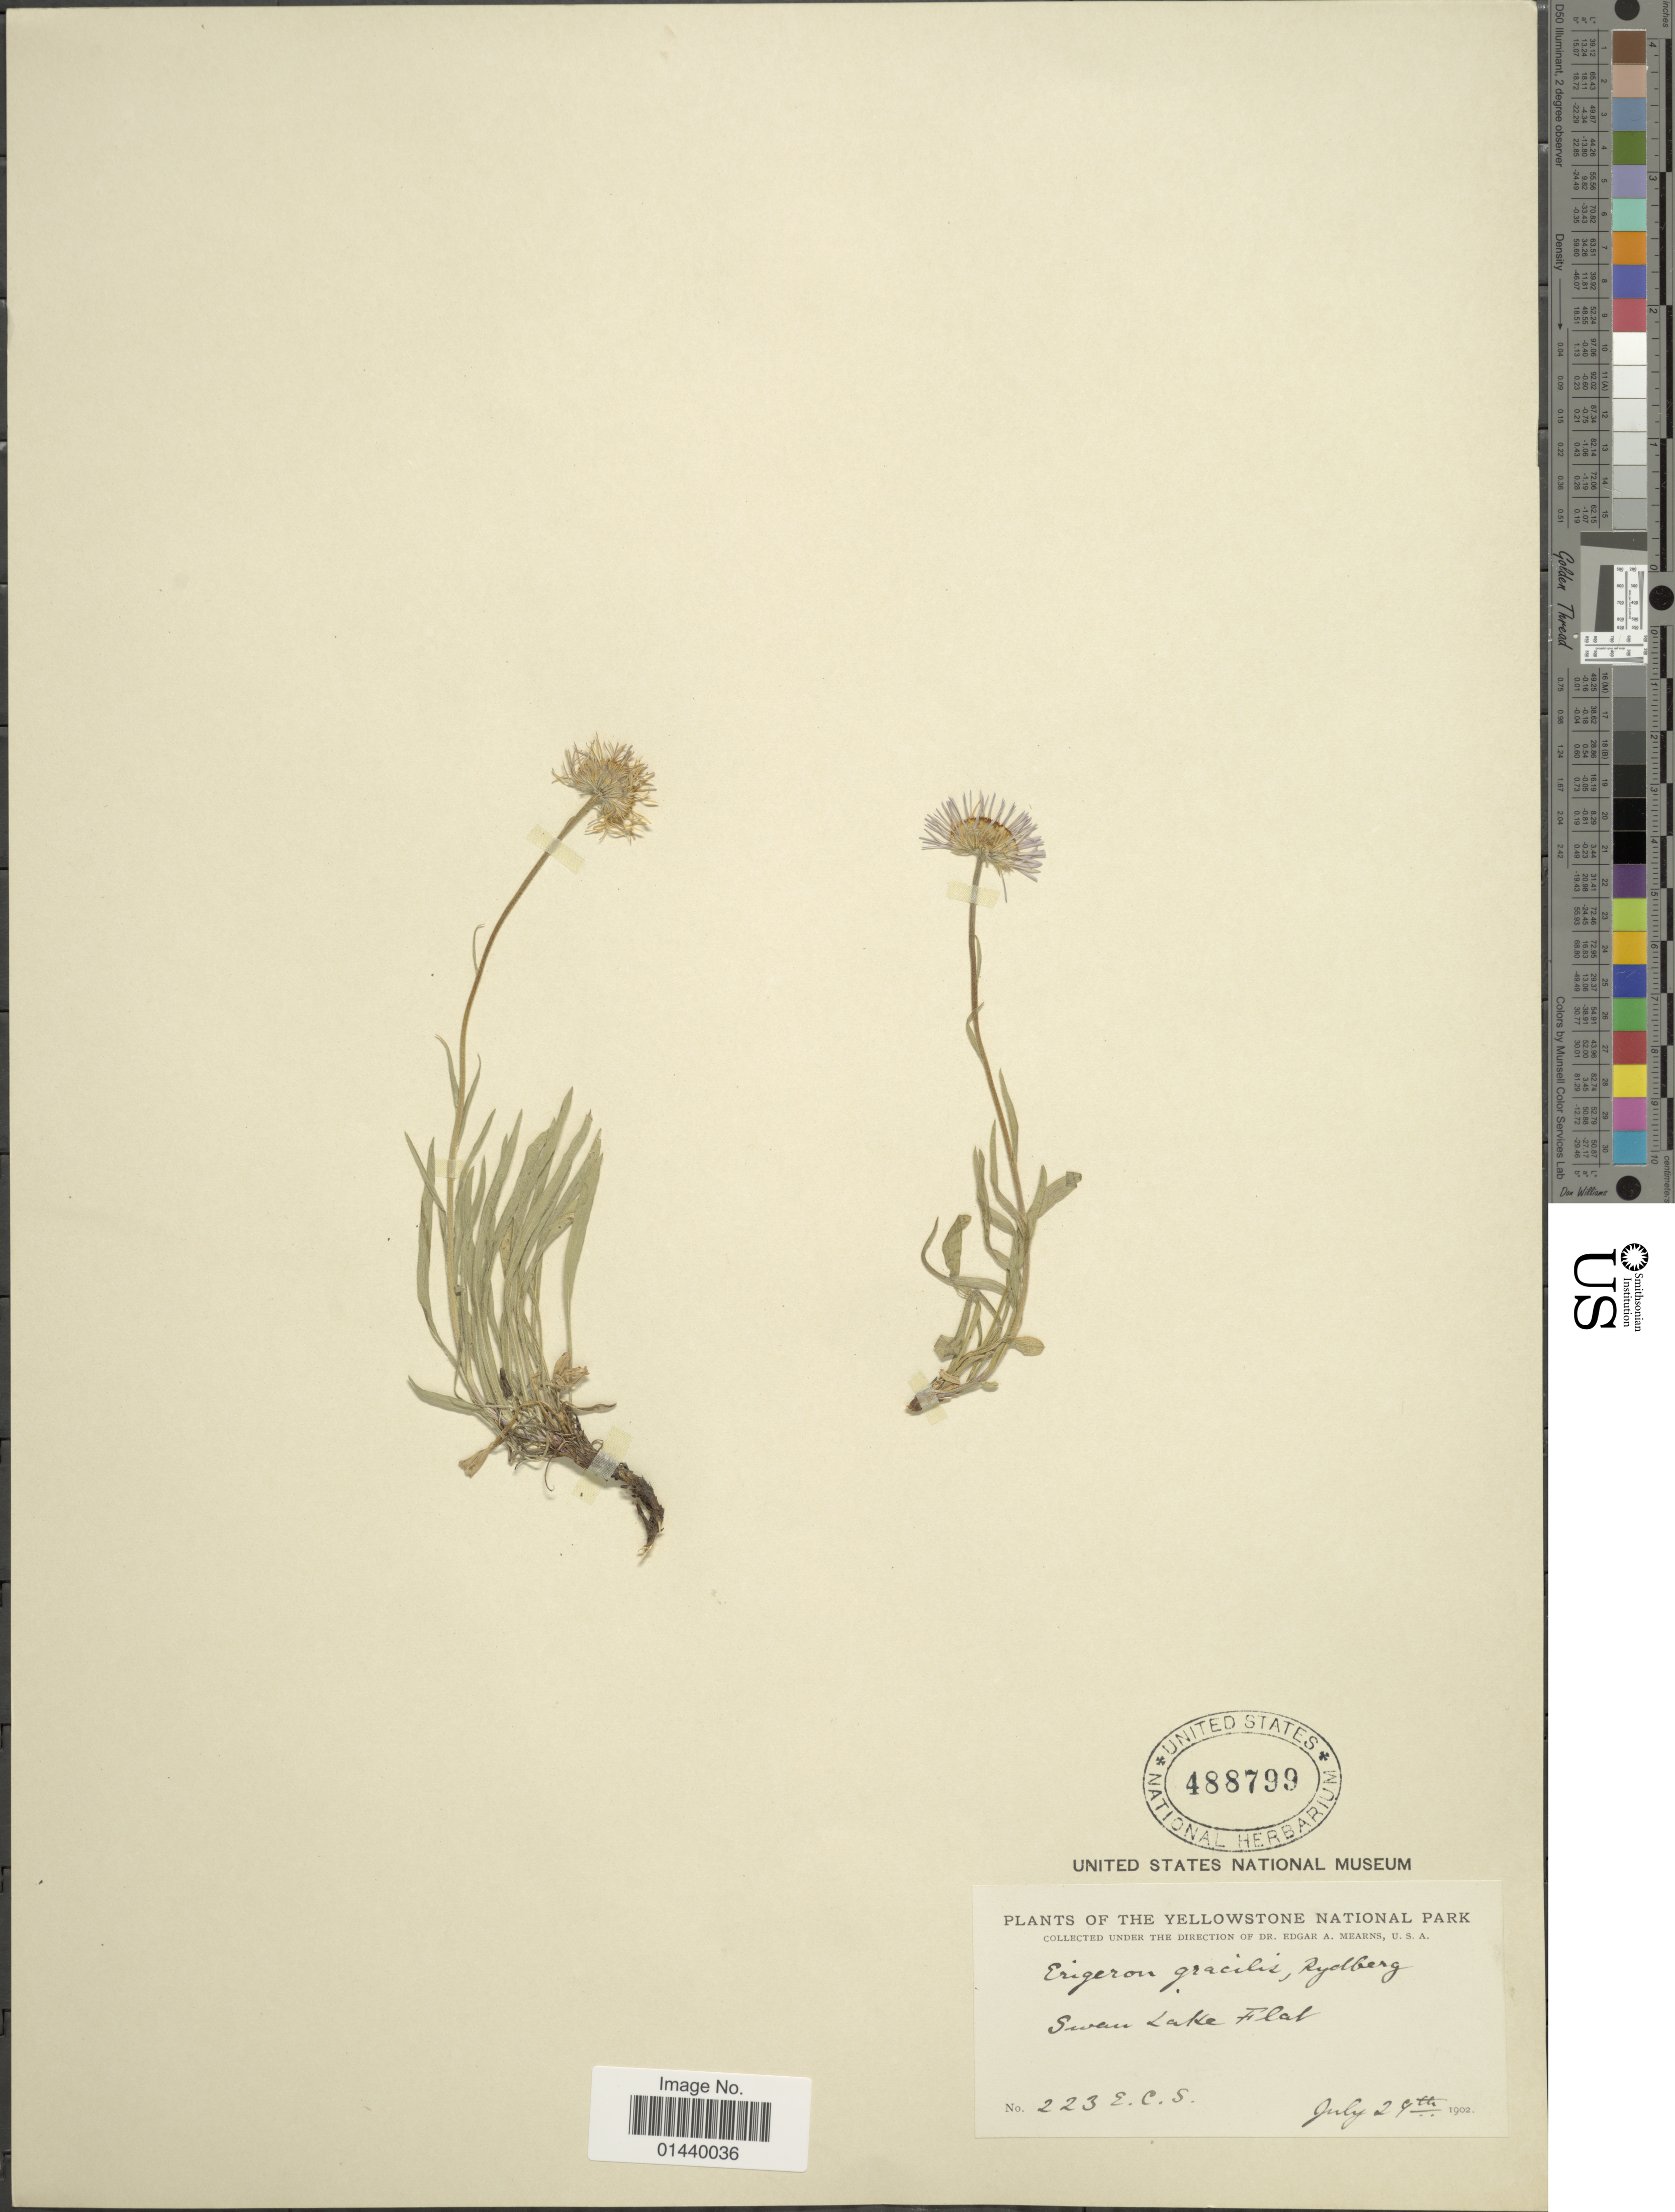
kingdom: Plantae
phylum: Tracheophyta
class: Magnoliopsida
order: Asterales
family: Asteraceae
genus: Erigeron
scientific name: Erigeron salsuginosus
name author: (Richardson ex R. Br.) A. Gray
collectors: E. A. Mearns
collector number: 223E.C.S.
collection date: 1902-07-24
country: United States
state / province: Wyoming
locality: The Yellowstone National Park. Swan Lake Flat.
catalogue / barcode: US 488799